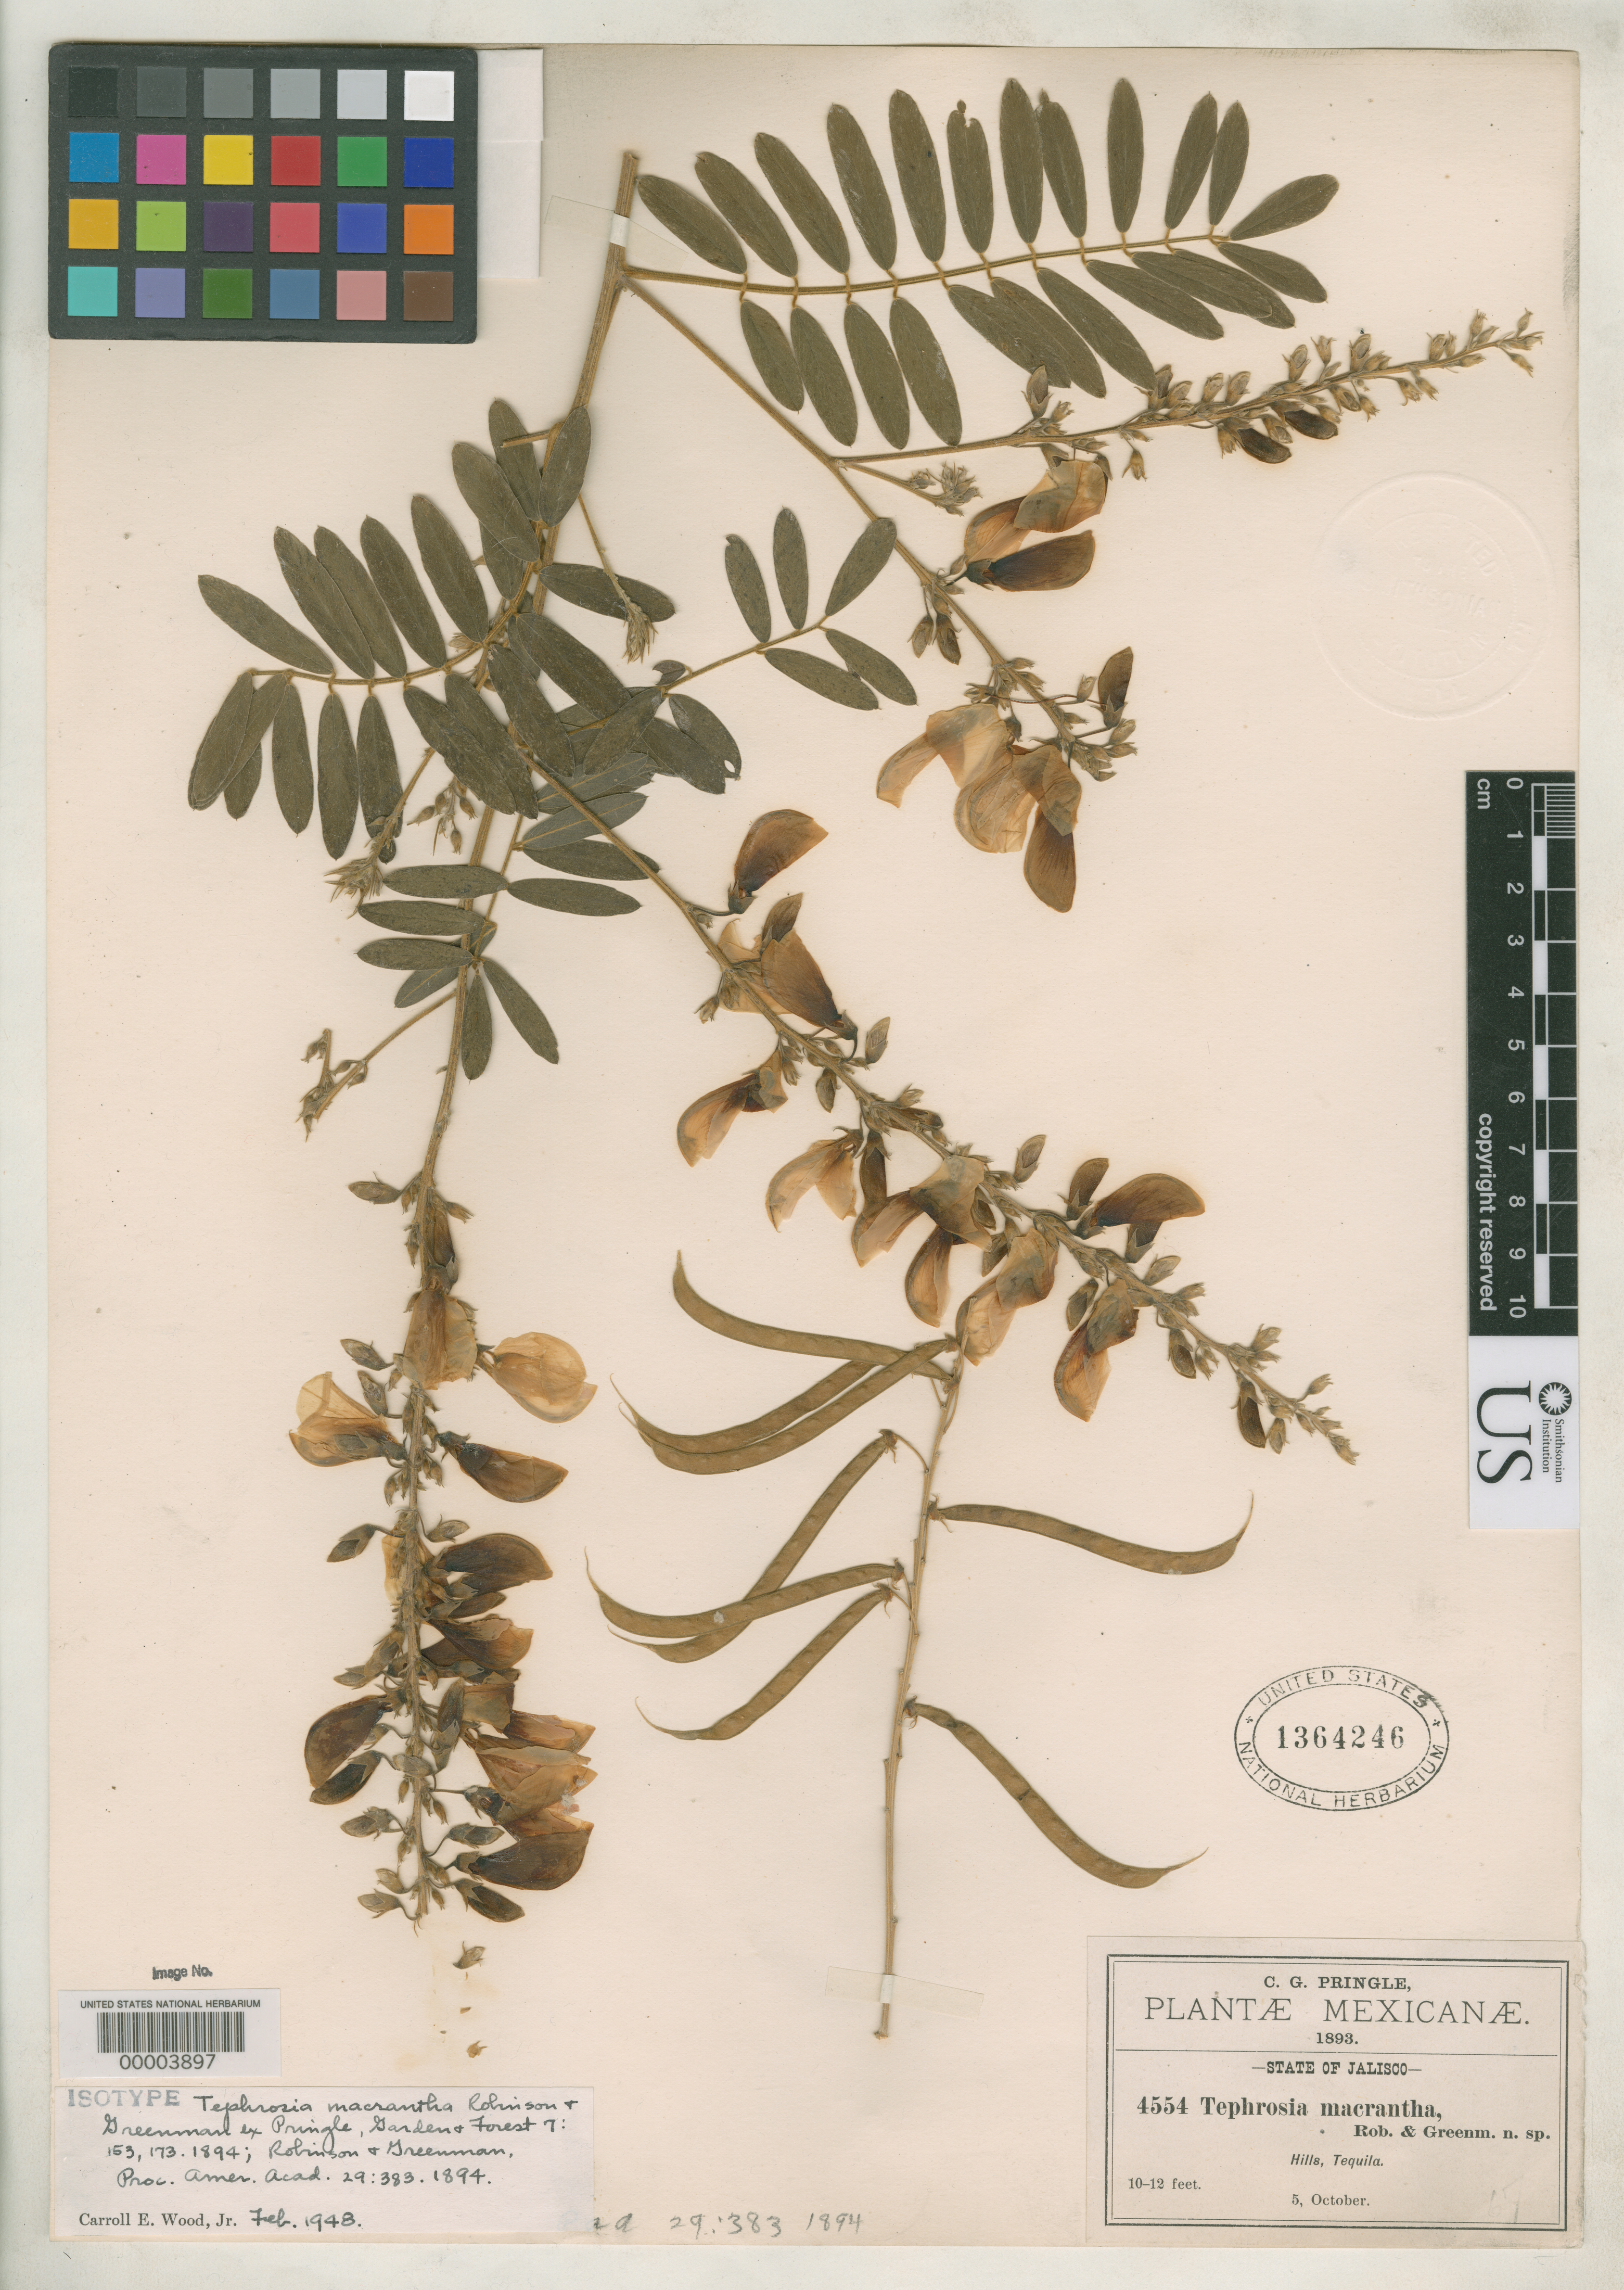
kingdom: Plantae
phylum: Tracheophyta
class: Magnoliopsida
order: Fabales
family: Fabaceae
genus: Tephrosia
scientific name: Tephrosia macrantha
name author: B.L. Rob. & Greenm. ex Pringle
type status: Isotype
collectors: C. G. Pringle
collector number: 4554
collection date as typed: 05 Oct 1893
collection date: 1893-10-05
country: Mexico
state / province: Jalisco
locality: On hills near Tequila.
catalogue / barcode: US 1364246